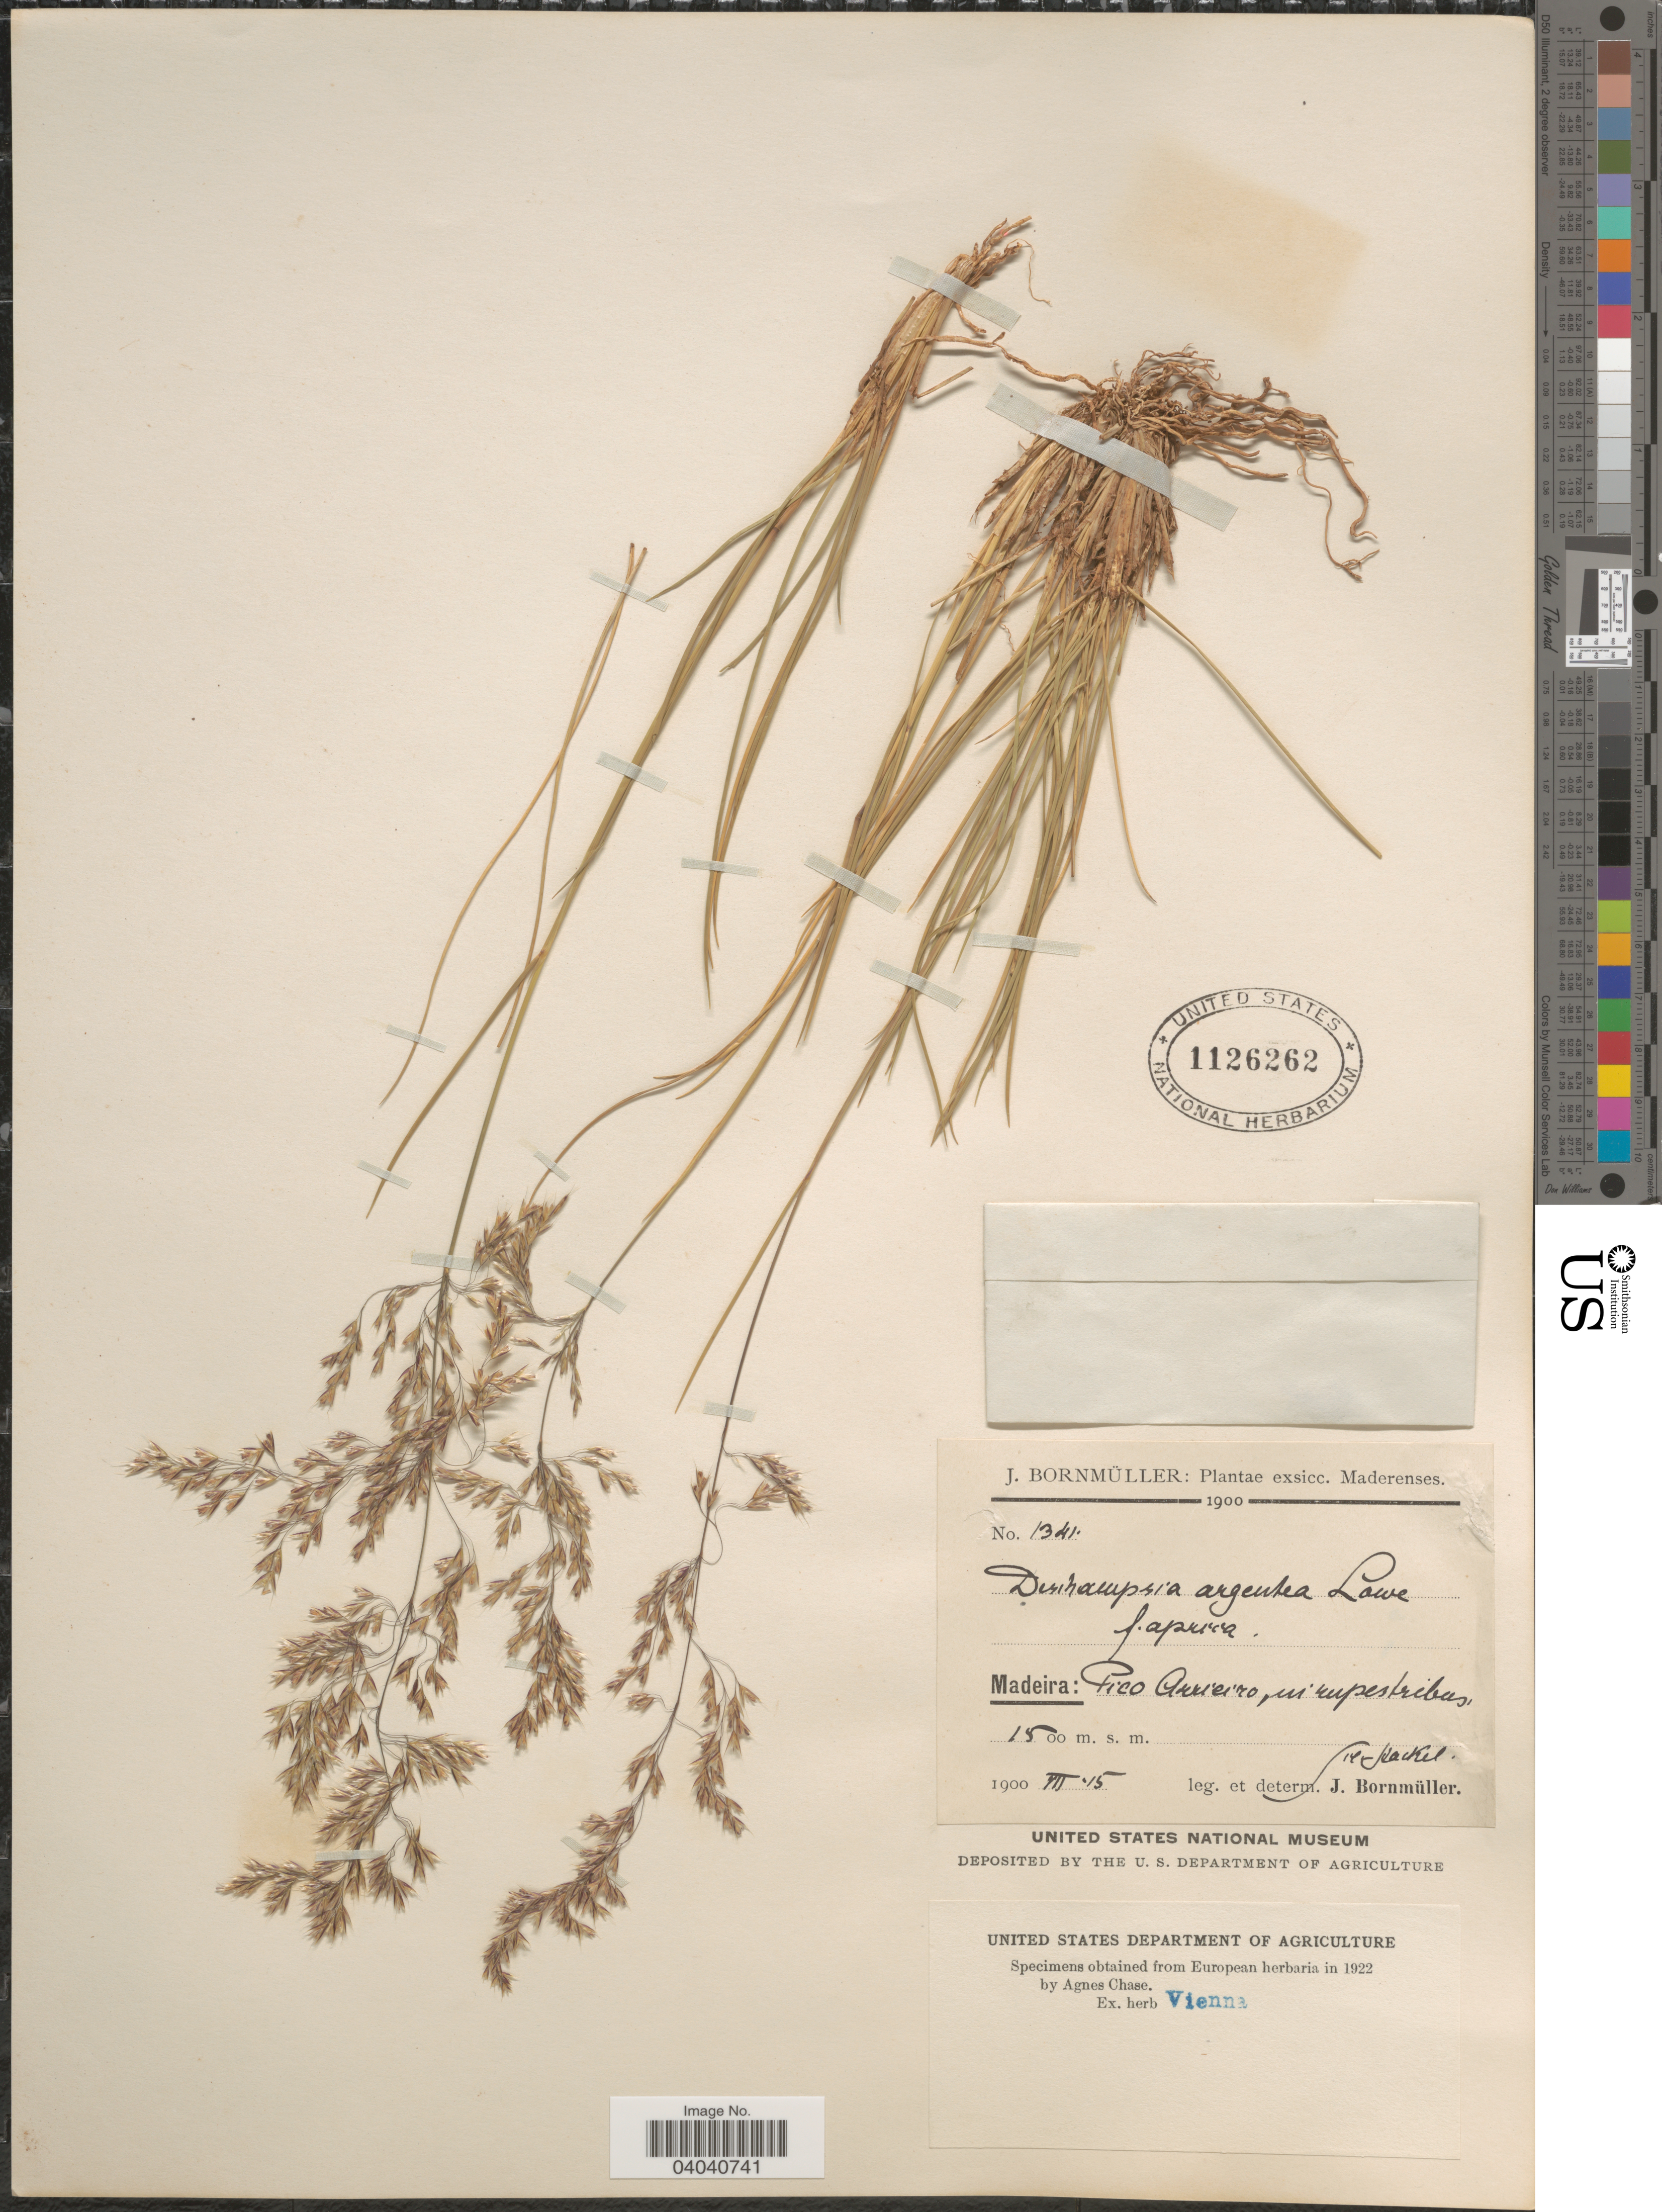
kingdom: Plantae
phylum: Tracheophyta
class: Liliopsida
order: Poales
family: Poaceae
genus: Deschampsia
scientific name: Deschampsia argentea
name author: (Lowe) Lowe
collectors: J. Bornmüller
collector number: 1341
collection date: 1900-07-15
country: Portugal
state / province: Madeira (Aut. Reg.)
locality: Maderenses. Pico Arieiro, in rupestribus.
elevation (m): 1500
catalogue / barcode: US 1126262